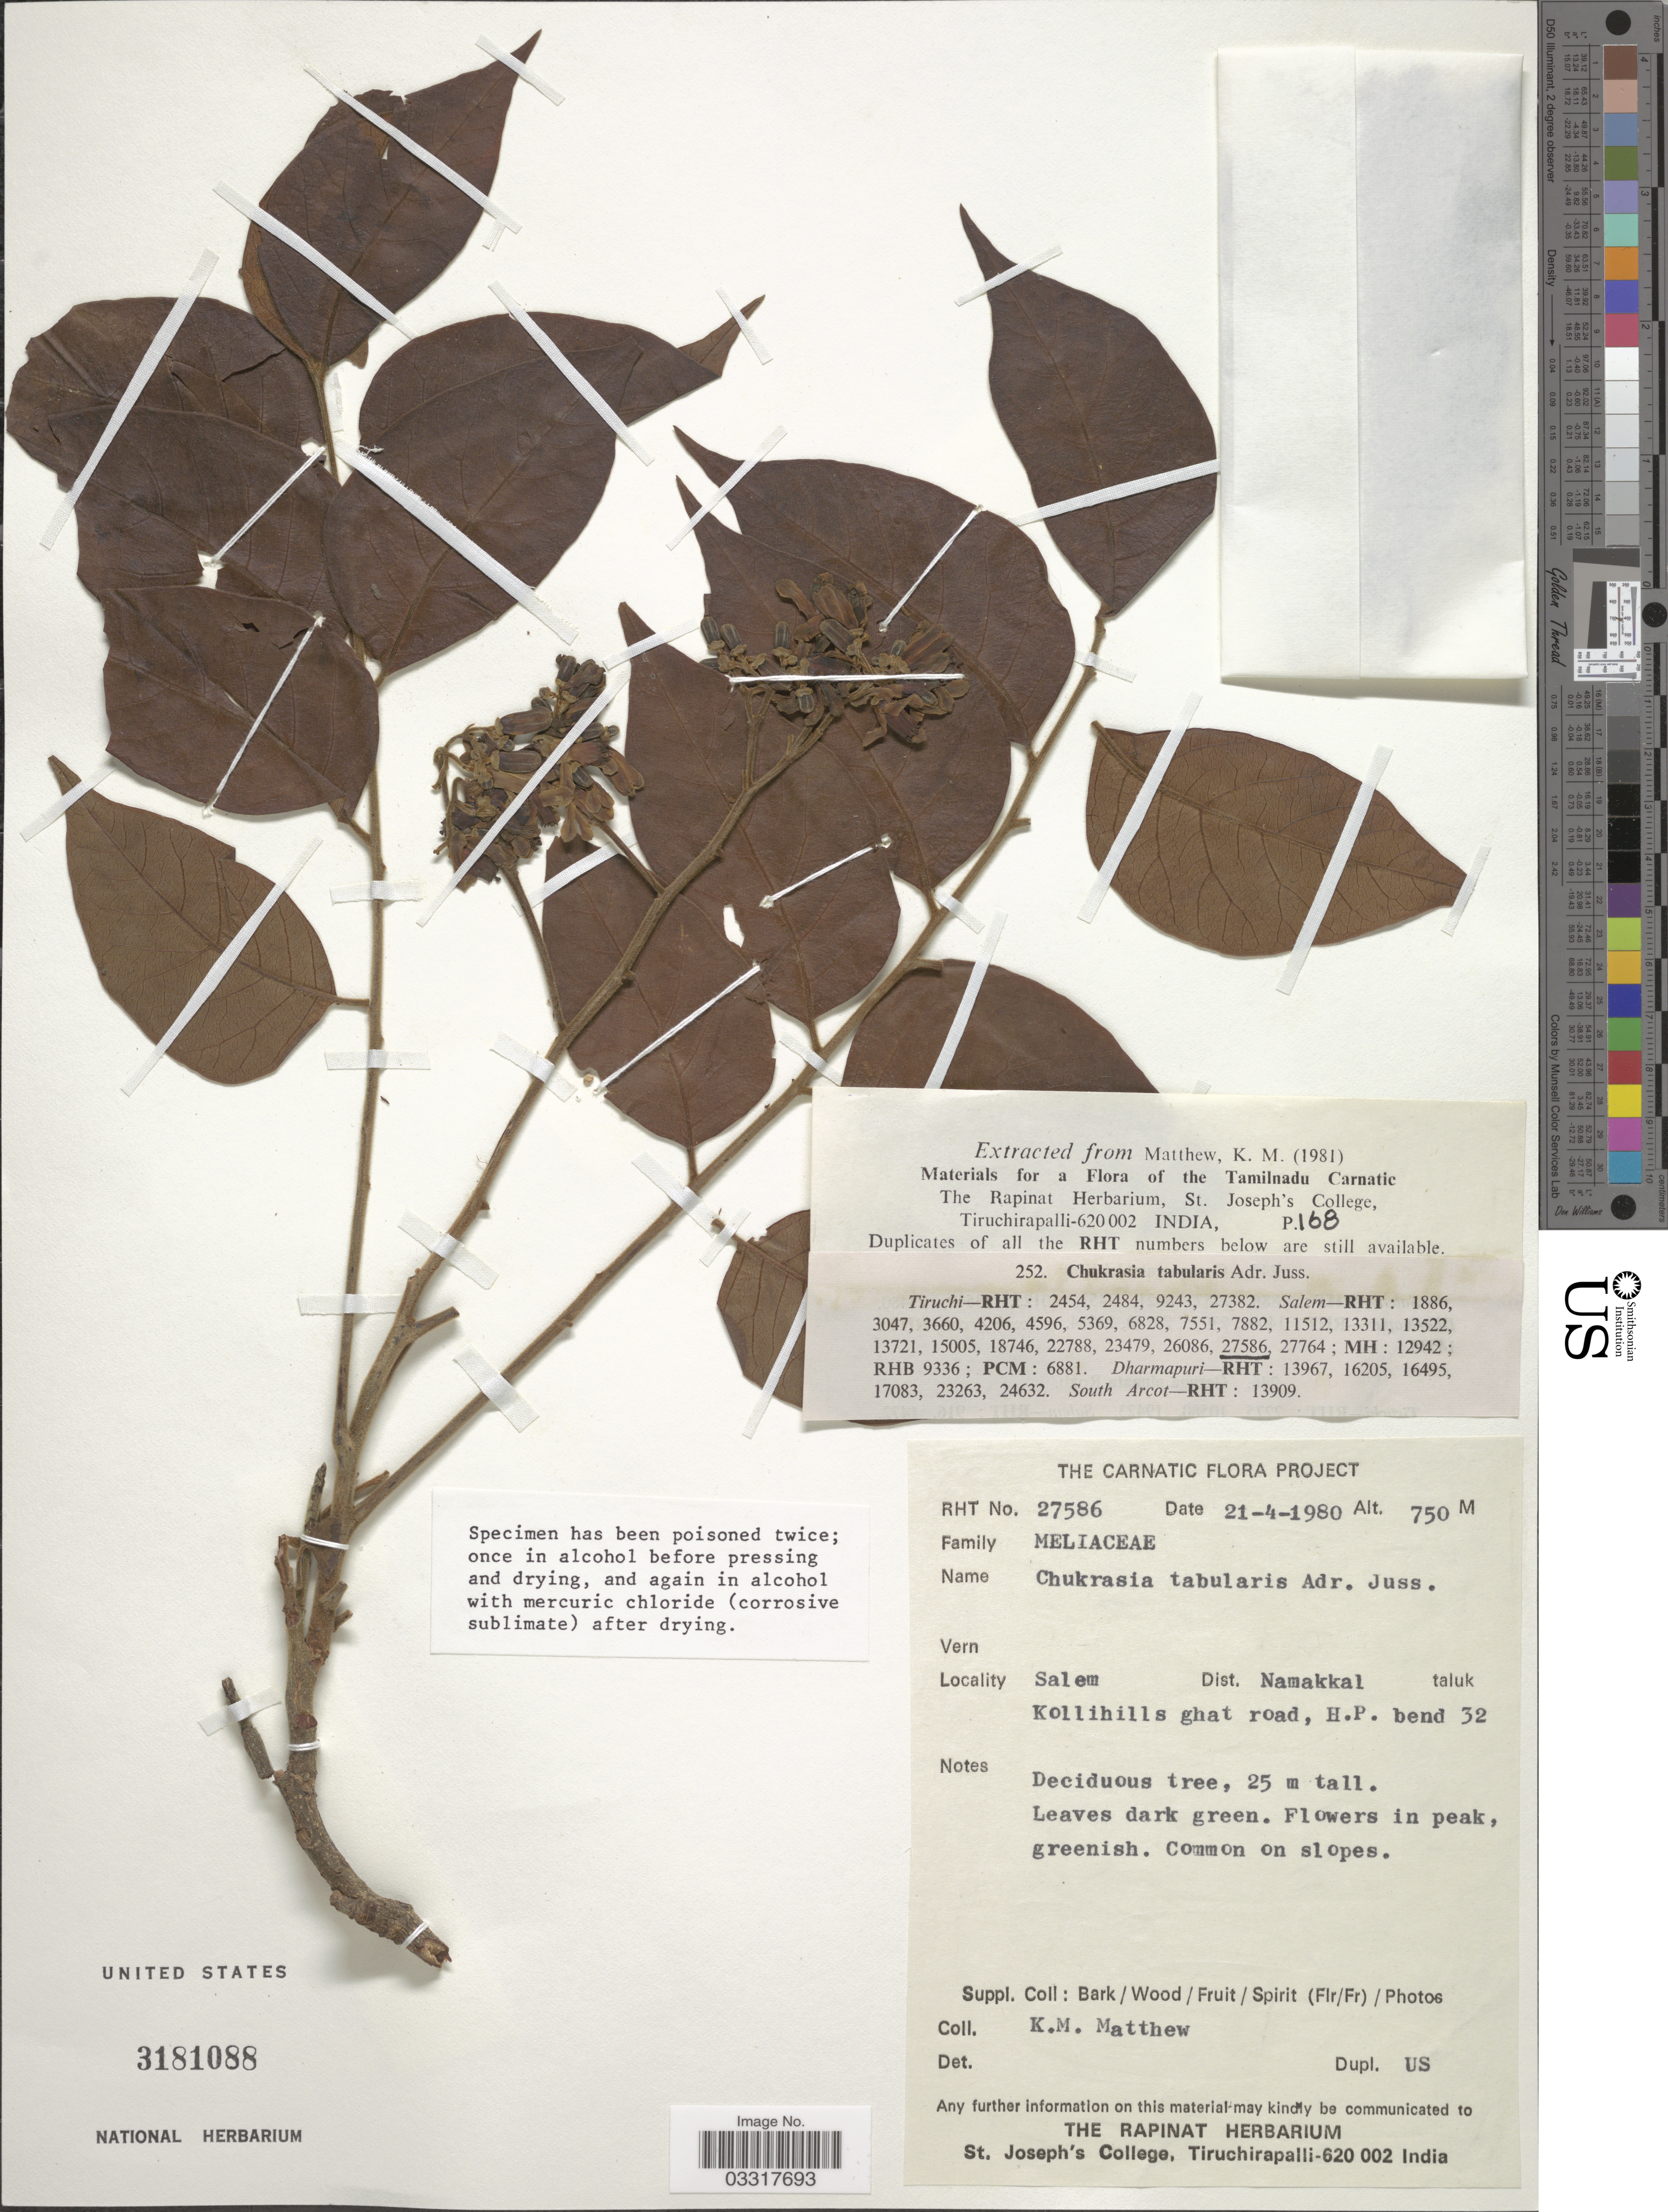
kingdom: Plantae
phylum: Tracheophyta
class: Magnoliopsida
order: Sapindales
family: Meliaceae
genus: Chukrasia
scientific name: Chukrasia tabularis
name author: A. Juss.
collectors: K. M. Matthew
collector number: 27586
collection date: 1980-04-21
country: India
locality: Salem Dist. Namakkal taluk, Kollihills ghat road, H.P. bend 32.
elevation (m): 750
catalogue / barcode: US 3181088